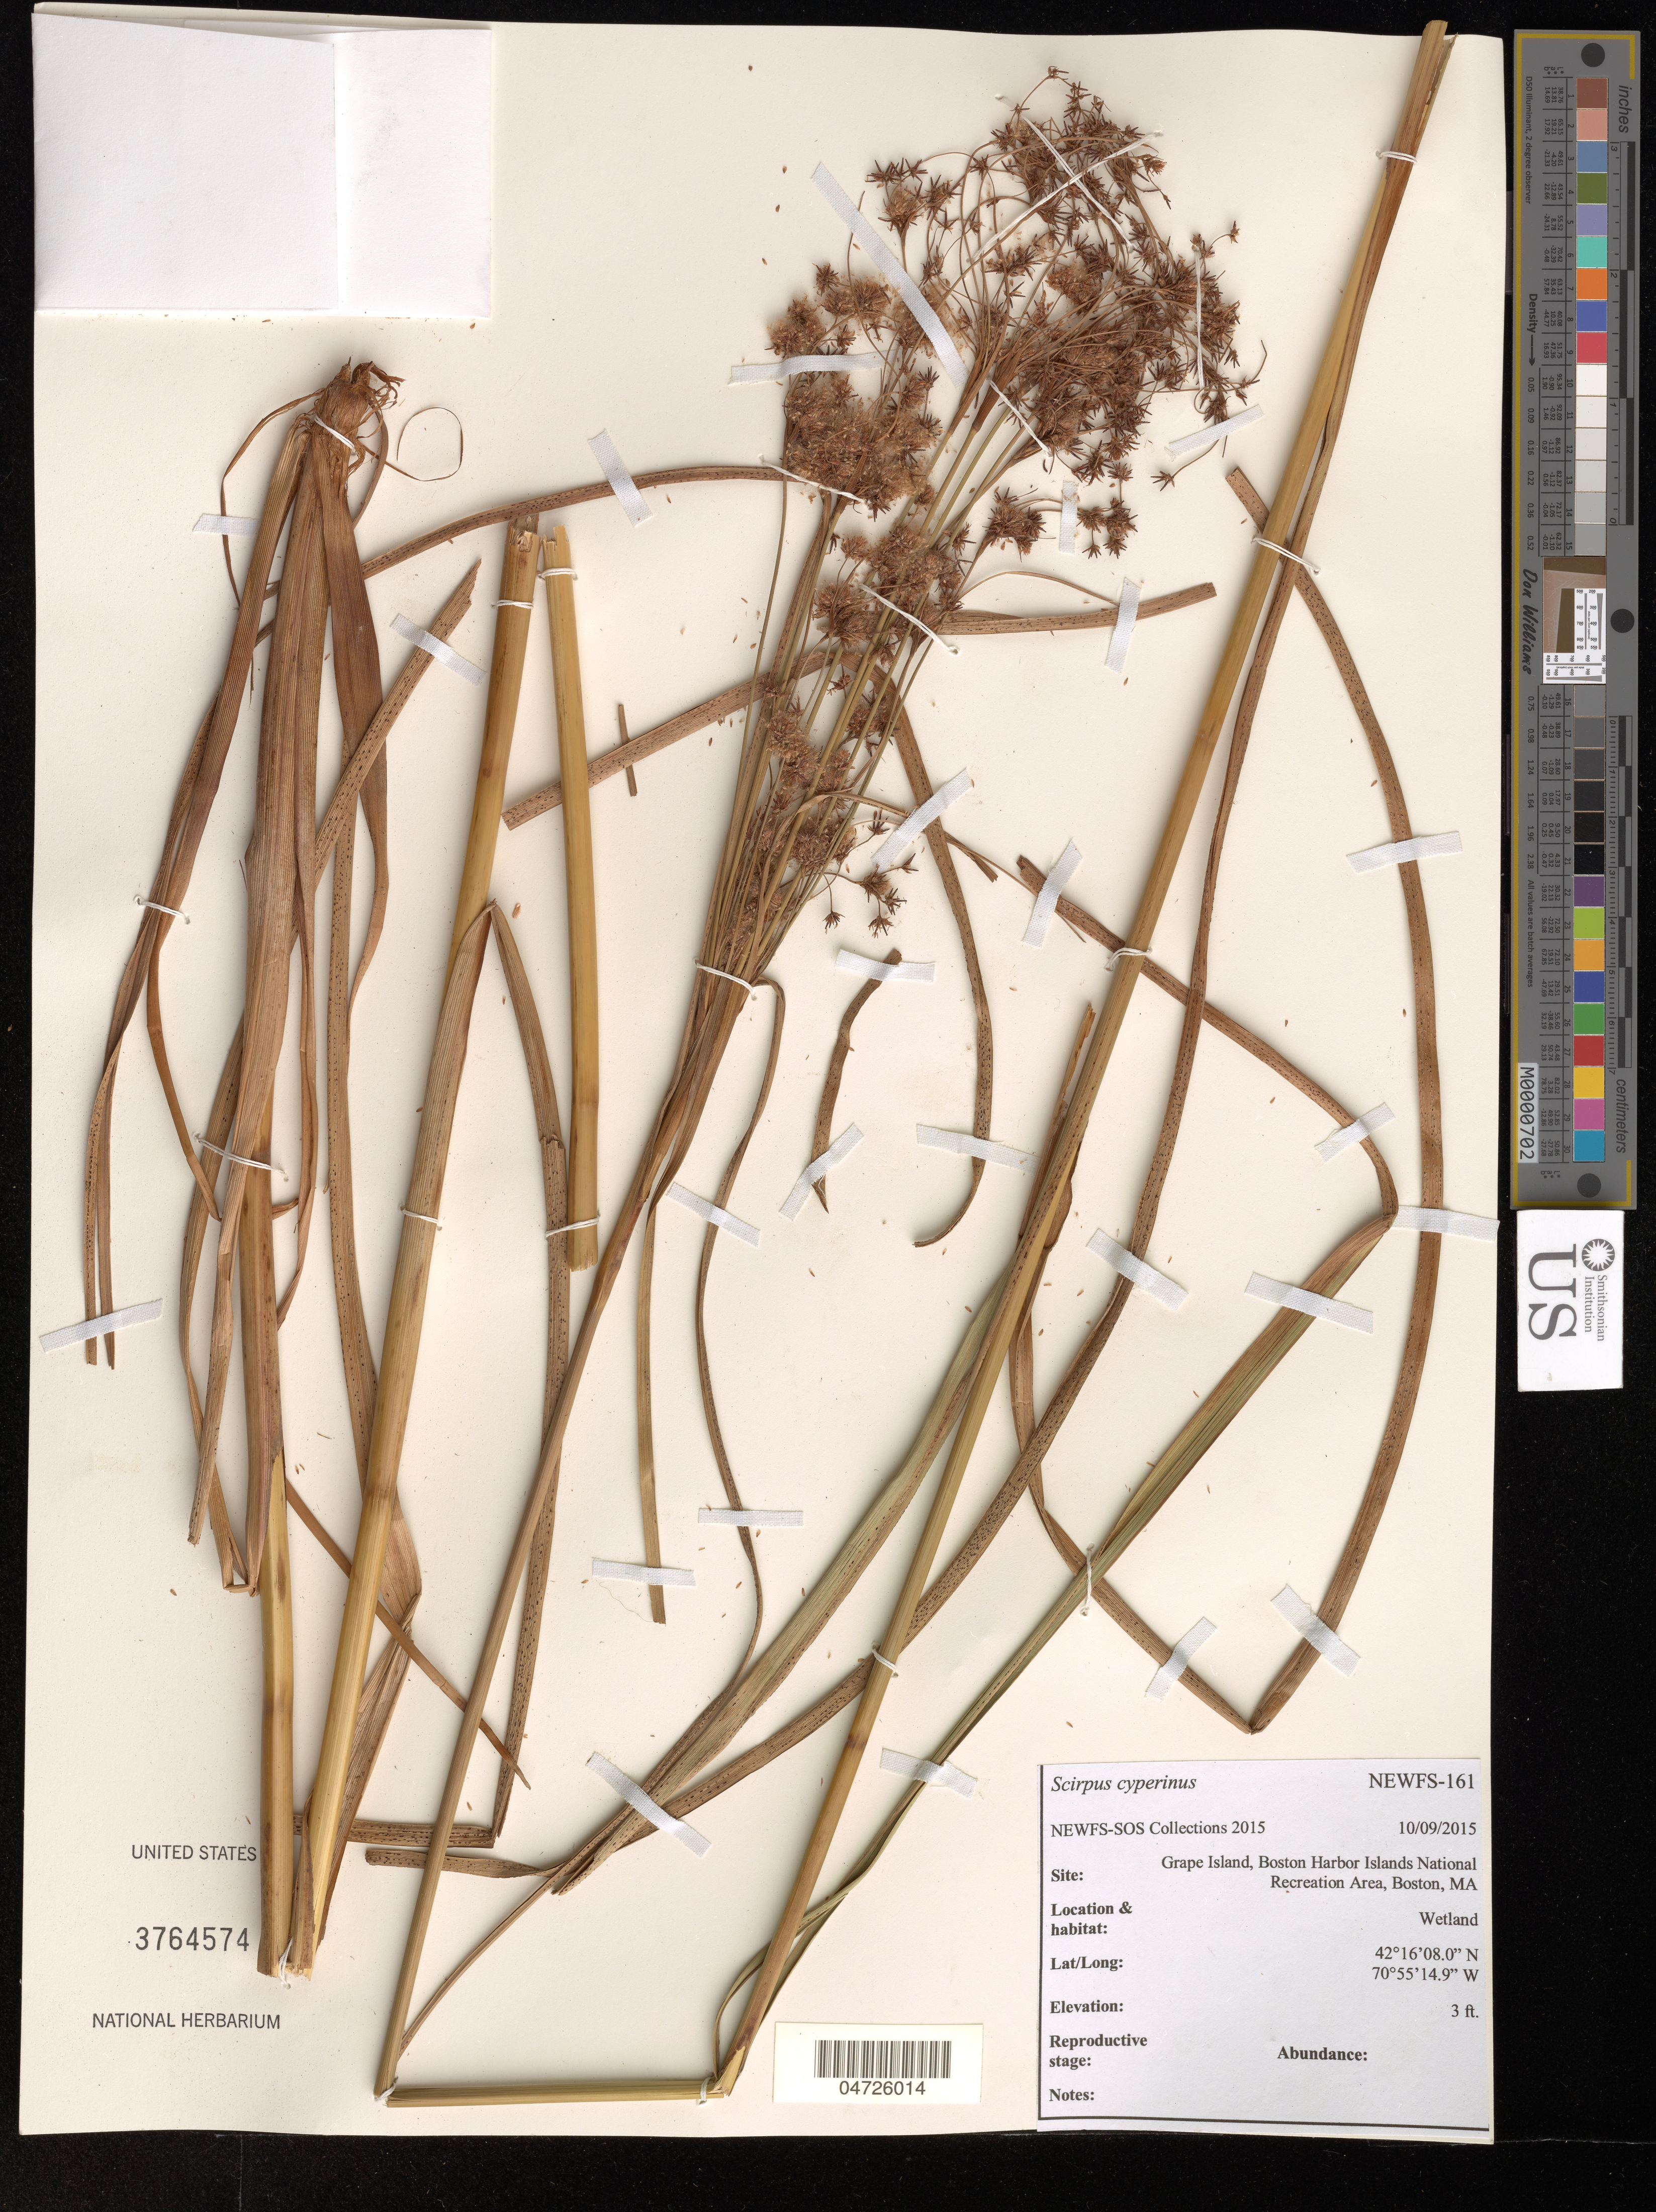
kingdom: Plantae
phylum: Tracheophyta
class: Liliopsida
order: Poales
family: Cyperaceae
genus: Scirpus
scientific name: Scirpus cyperinus (L.) Kunth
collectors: NEWFS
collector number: NEWFS-161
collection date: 2015-10-09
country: United States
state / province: Massachusetts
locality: Grape Island, Boston Harbor Island National Recreation Area, Boston.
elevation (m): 1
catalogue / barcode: US 3764574